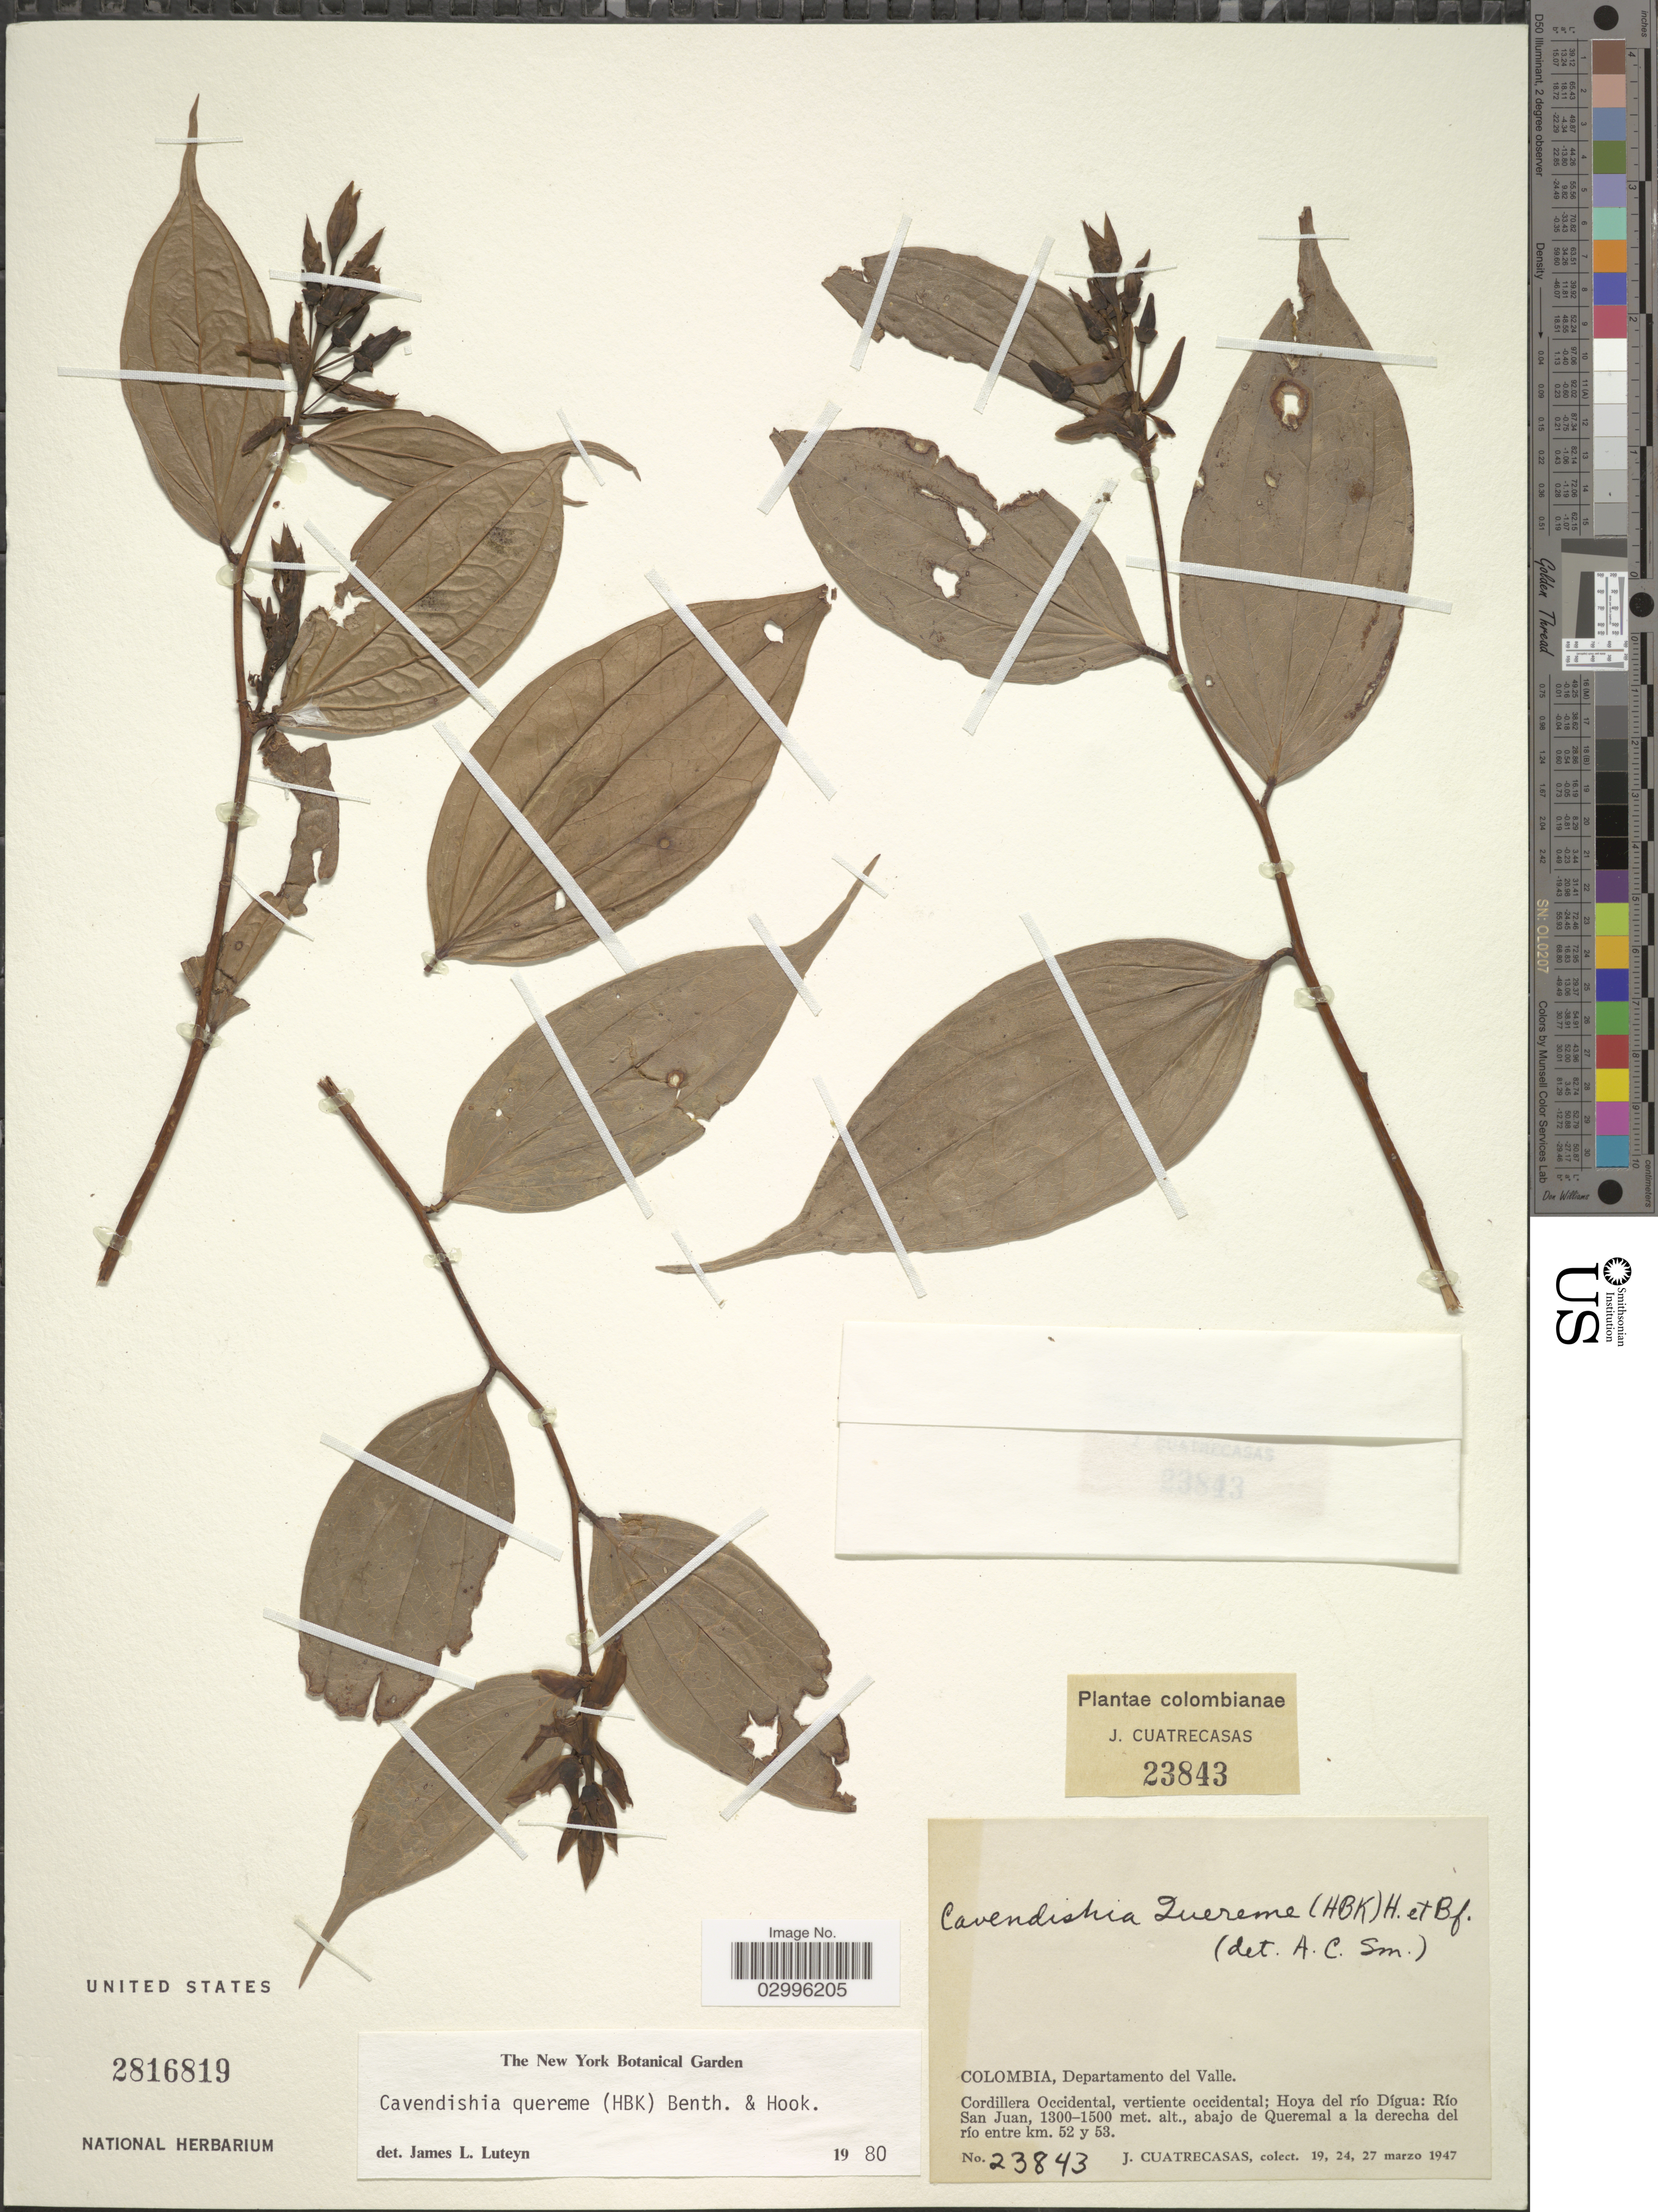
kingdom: Plantae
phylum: Tracheophyta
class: Magnoliopsida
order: Ericales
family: Ericaceae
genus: Cavendishia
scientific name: Cavendishia quereme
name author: (Kunth) Benth. & Hook. f.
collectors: J. Cuatrecasas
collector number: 23843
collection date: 1947-03-19/1947-03-27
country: Colombia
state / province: Valle del Cauca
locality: Departamento del Valle. Cordillera Occidental, vertiente occidental; Hoya del río Dígua: Río San Juan, abajo de Queremal a la derecha del río entre km. 52 y 53.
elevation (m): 1300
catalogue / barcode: US 2816819